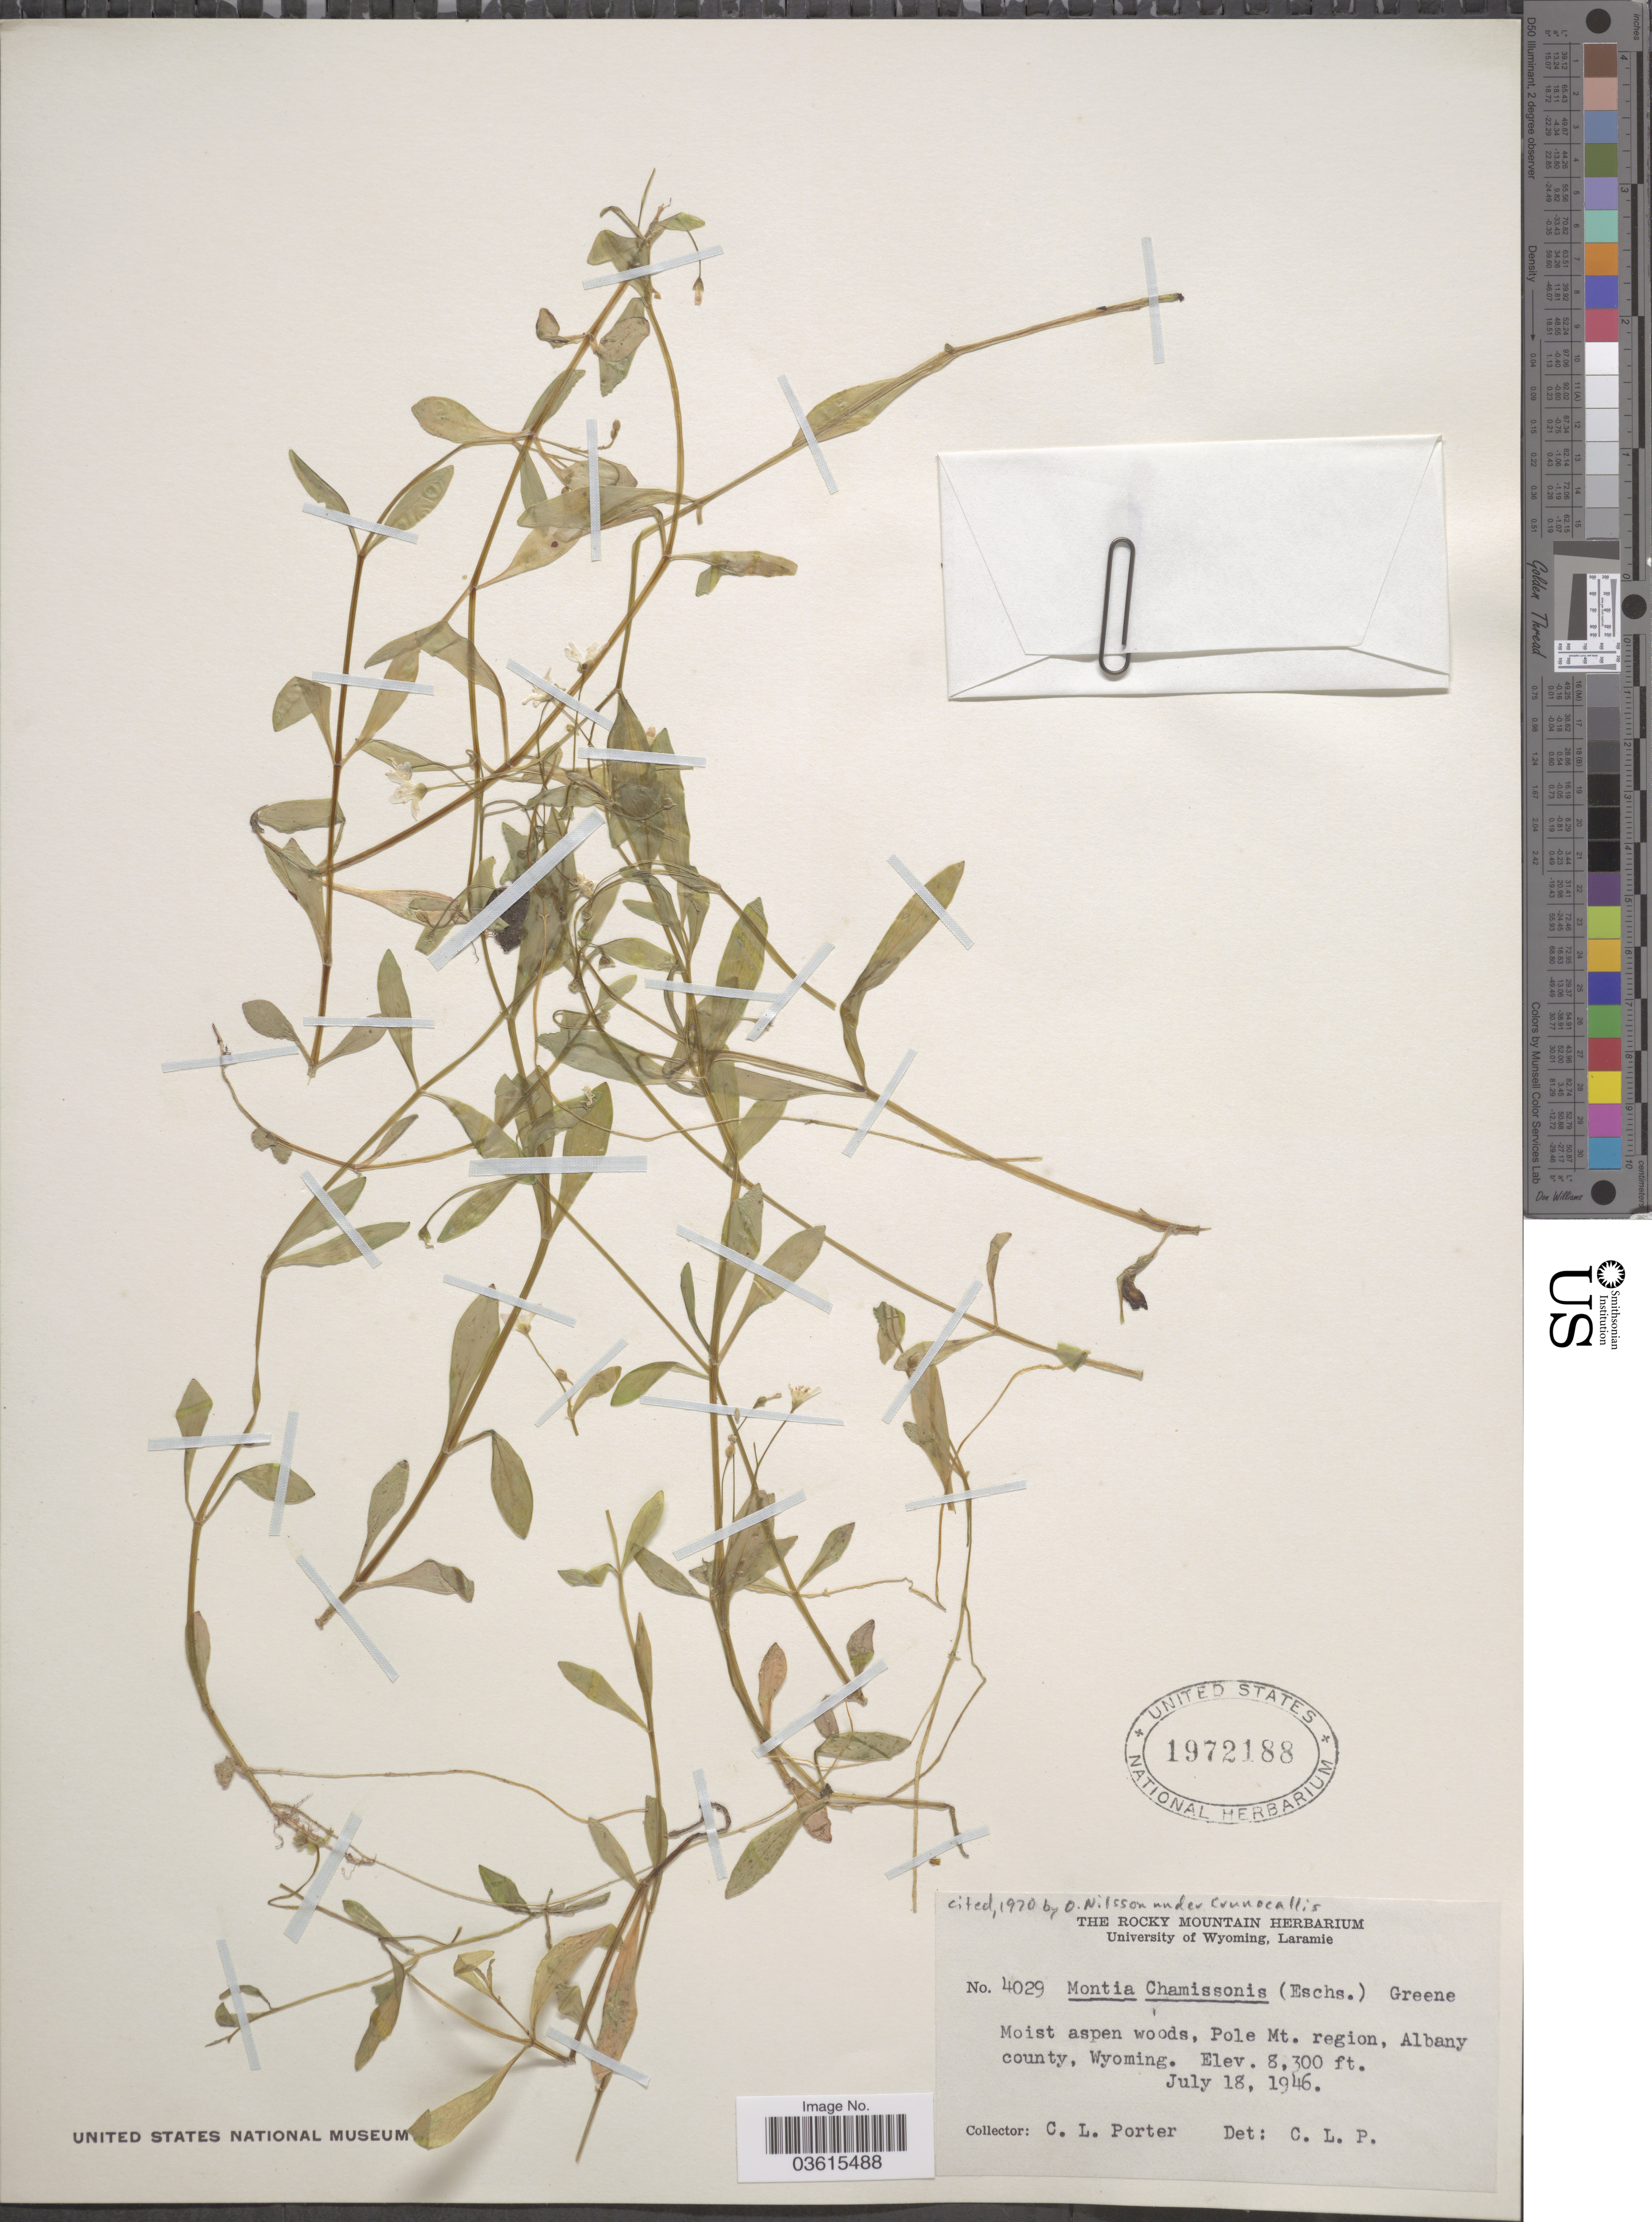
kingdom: Plantae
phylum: Tracheophyta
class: Magnoliopsida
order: Caryophyllales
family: Montiaceae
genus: Montia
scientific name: Montia chamissoi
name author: (Ledeb. ex Spreng.) Greene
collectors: C. L. Porter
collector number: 4029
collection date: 1946-07-18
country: United States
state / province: Wyoming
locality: Pole Mt. region, Albany county.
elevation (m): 2530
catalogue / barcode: US 1972188